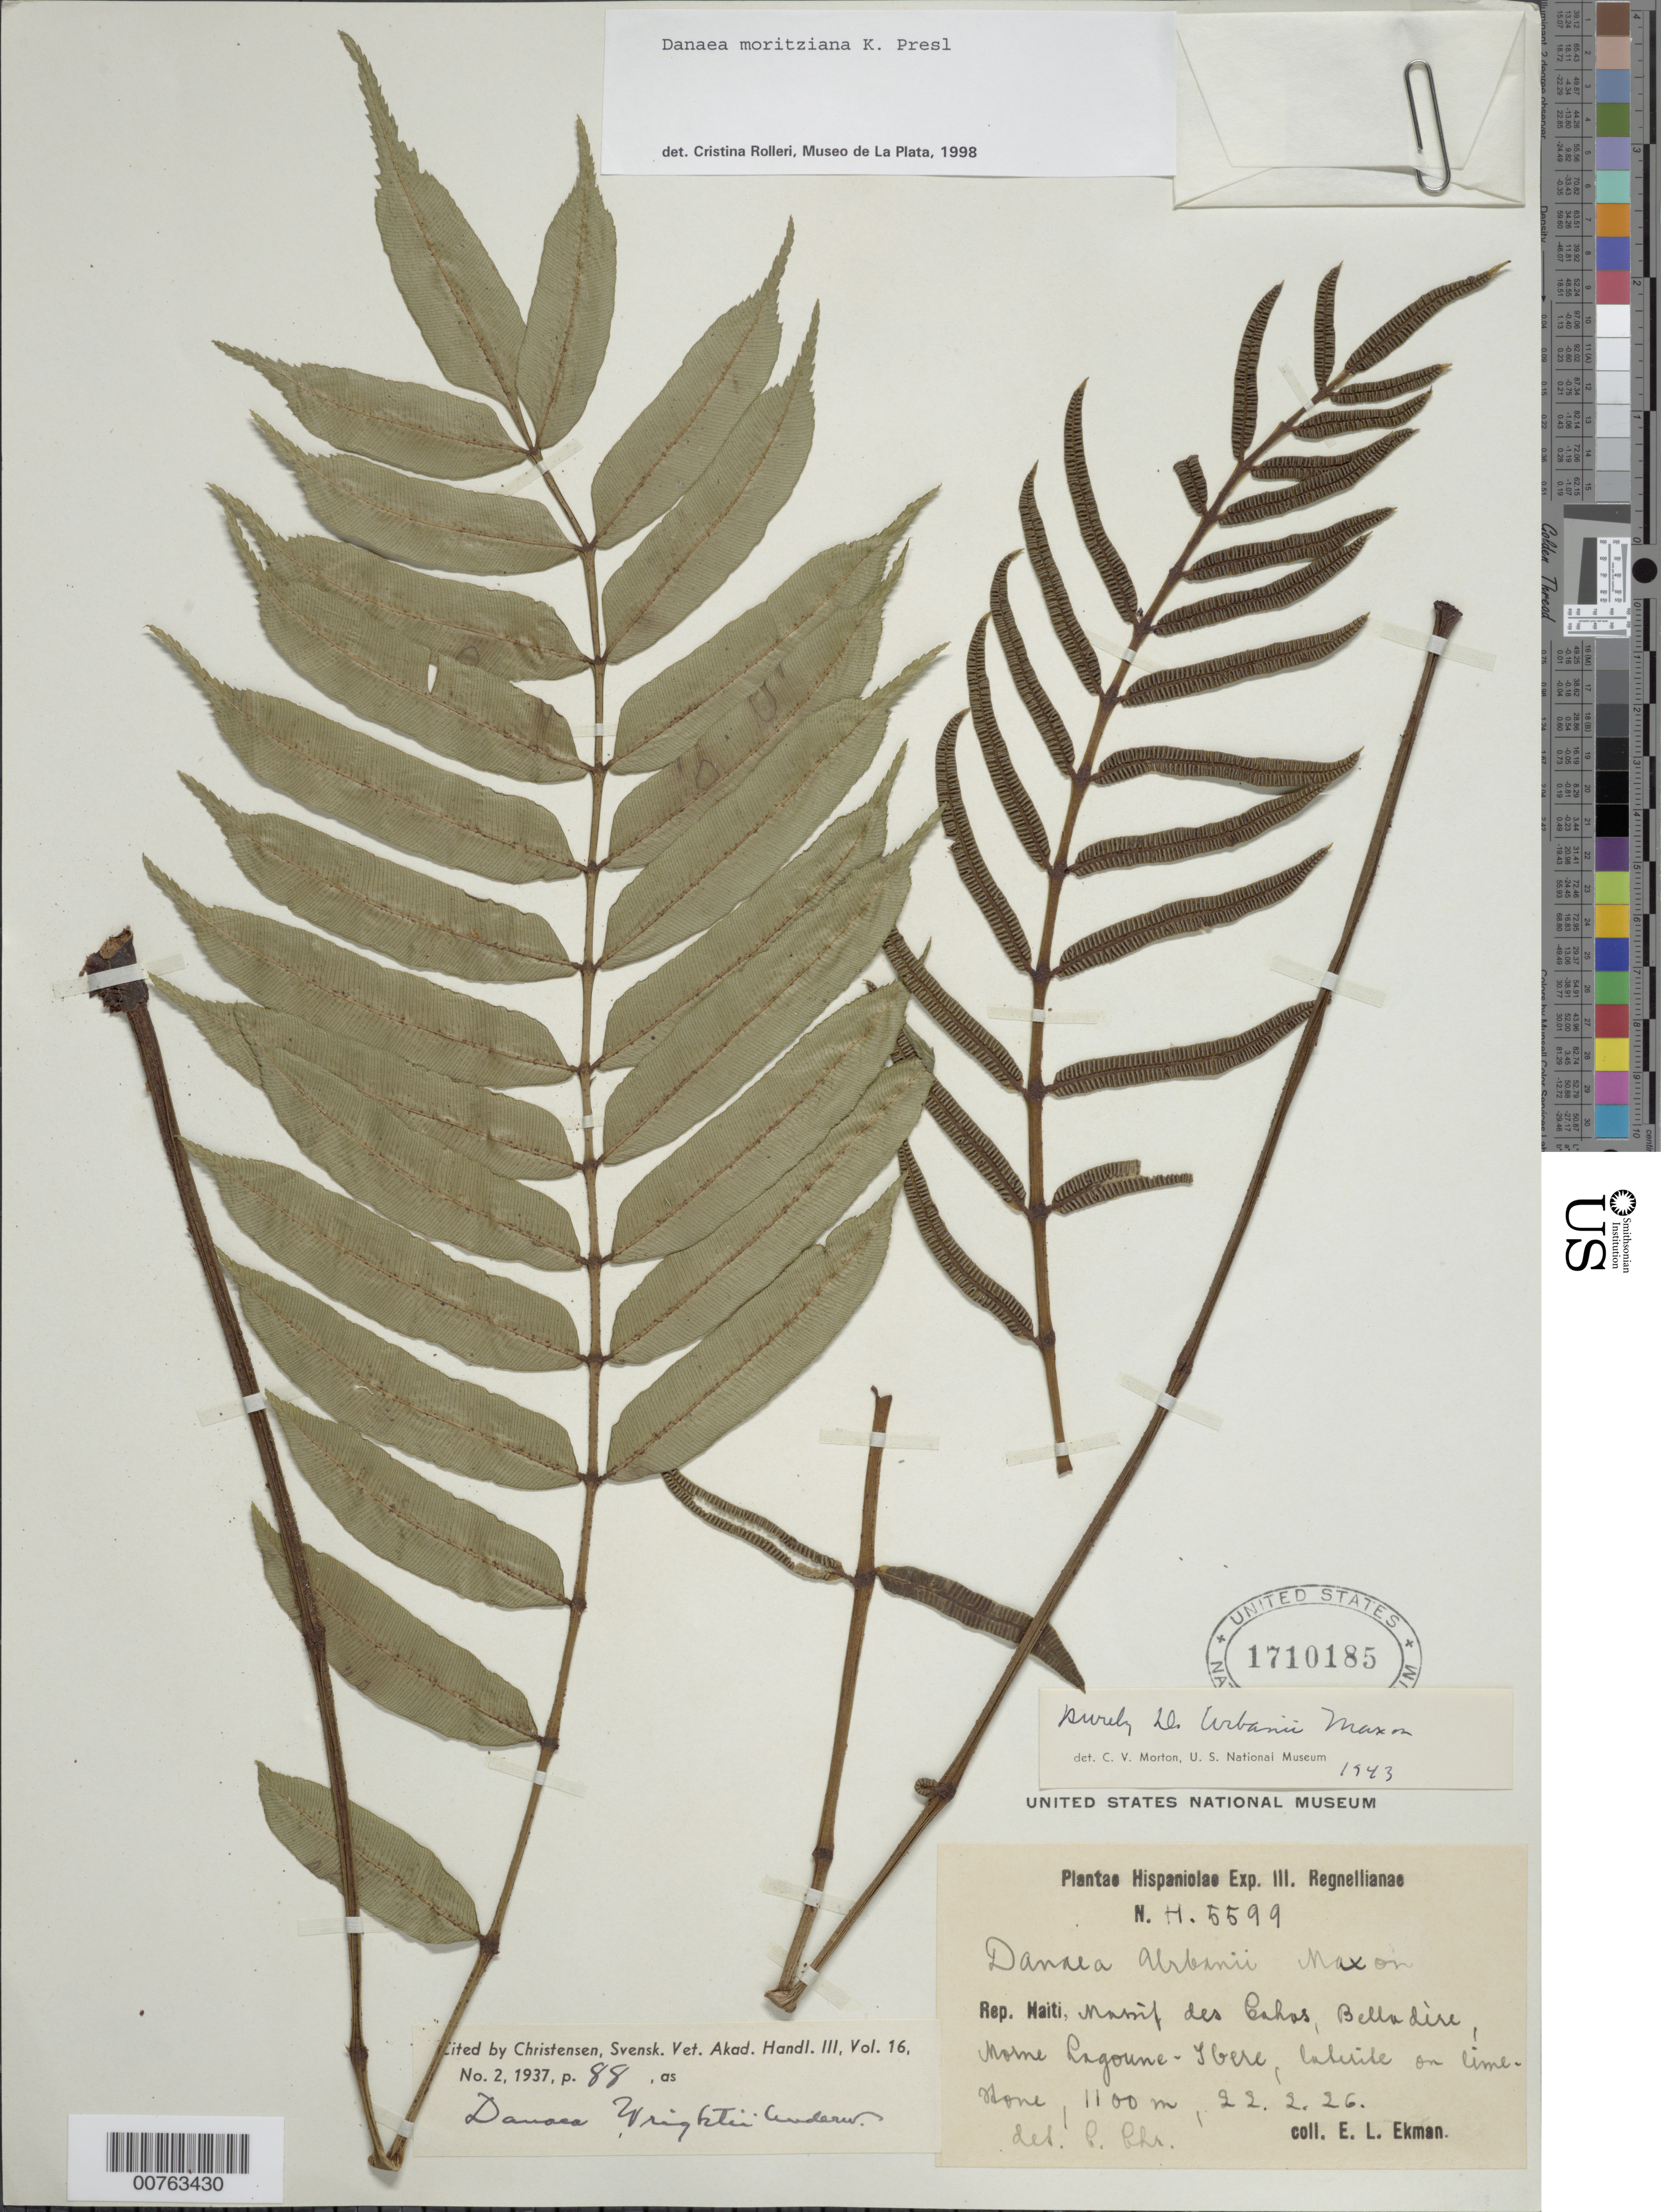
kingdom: Plantae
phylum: Tracheophyta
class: Polypodiopsida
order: Marattiales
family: Marattiaceae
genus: Danaea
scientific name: Danaea moritziana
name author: C. Presl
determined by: Rolleri, Cristina H.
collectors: E. L. Ekman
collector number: H 5599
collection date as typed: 22 Feb 1926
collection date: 1926-02-22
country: Haiti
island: Hispaniola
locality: Massif de Cahos, Belladire, Morne Lagoune-Ybere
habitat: On limestone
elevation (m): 1100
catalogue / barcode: US 1710185